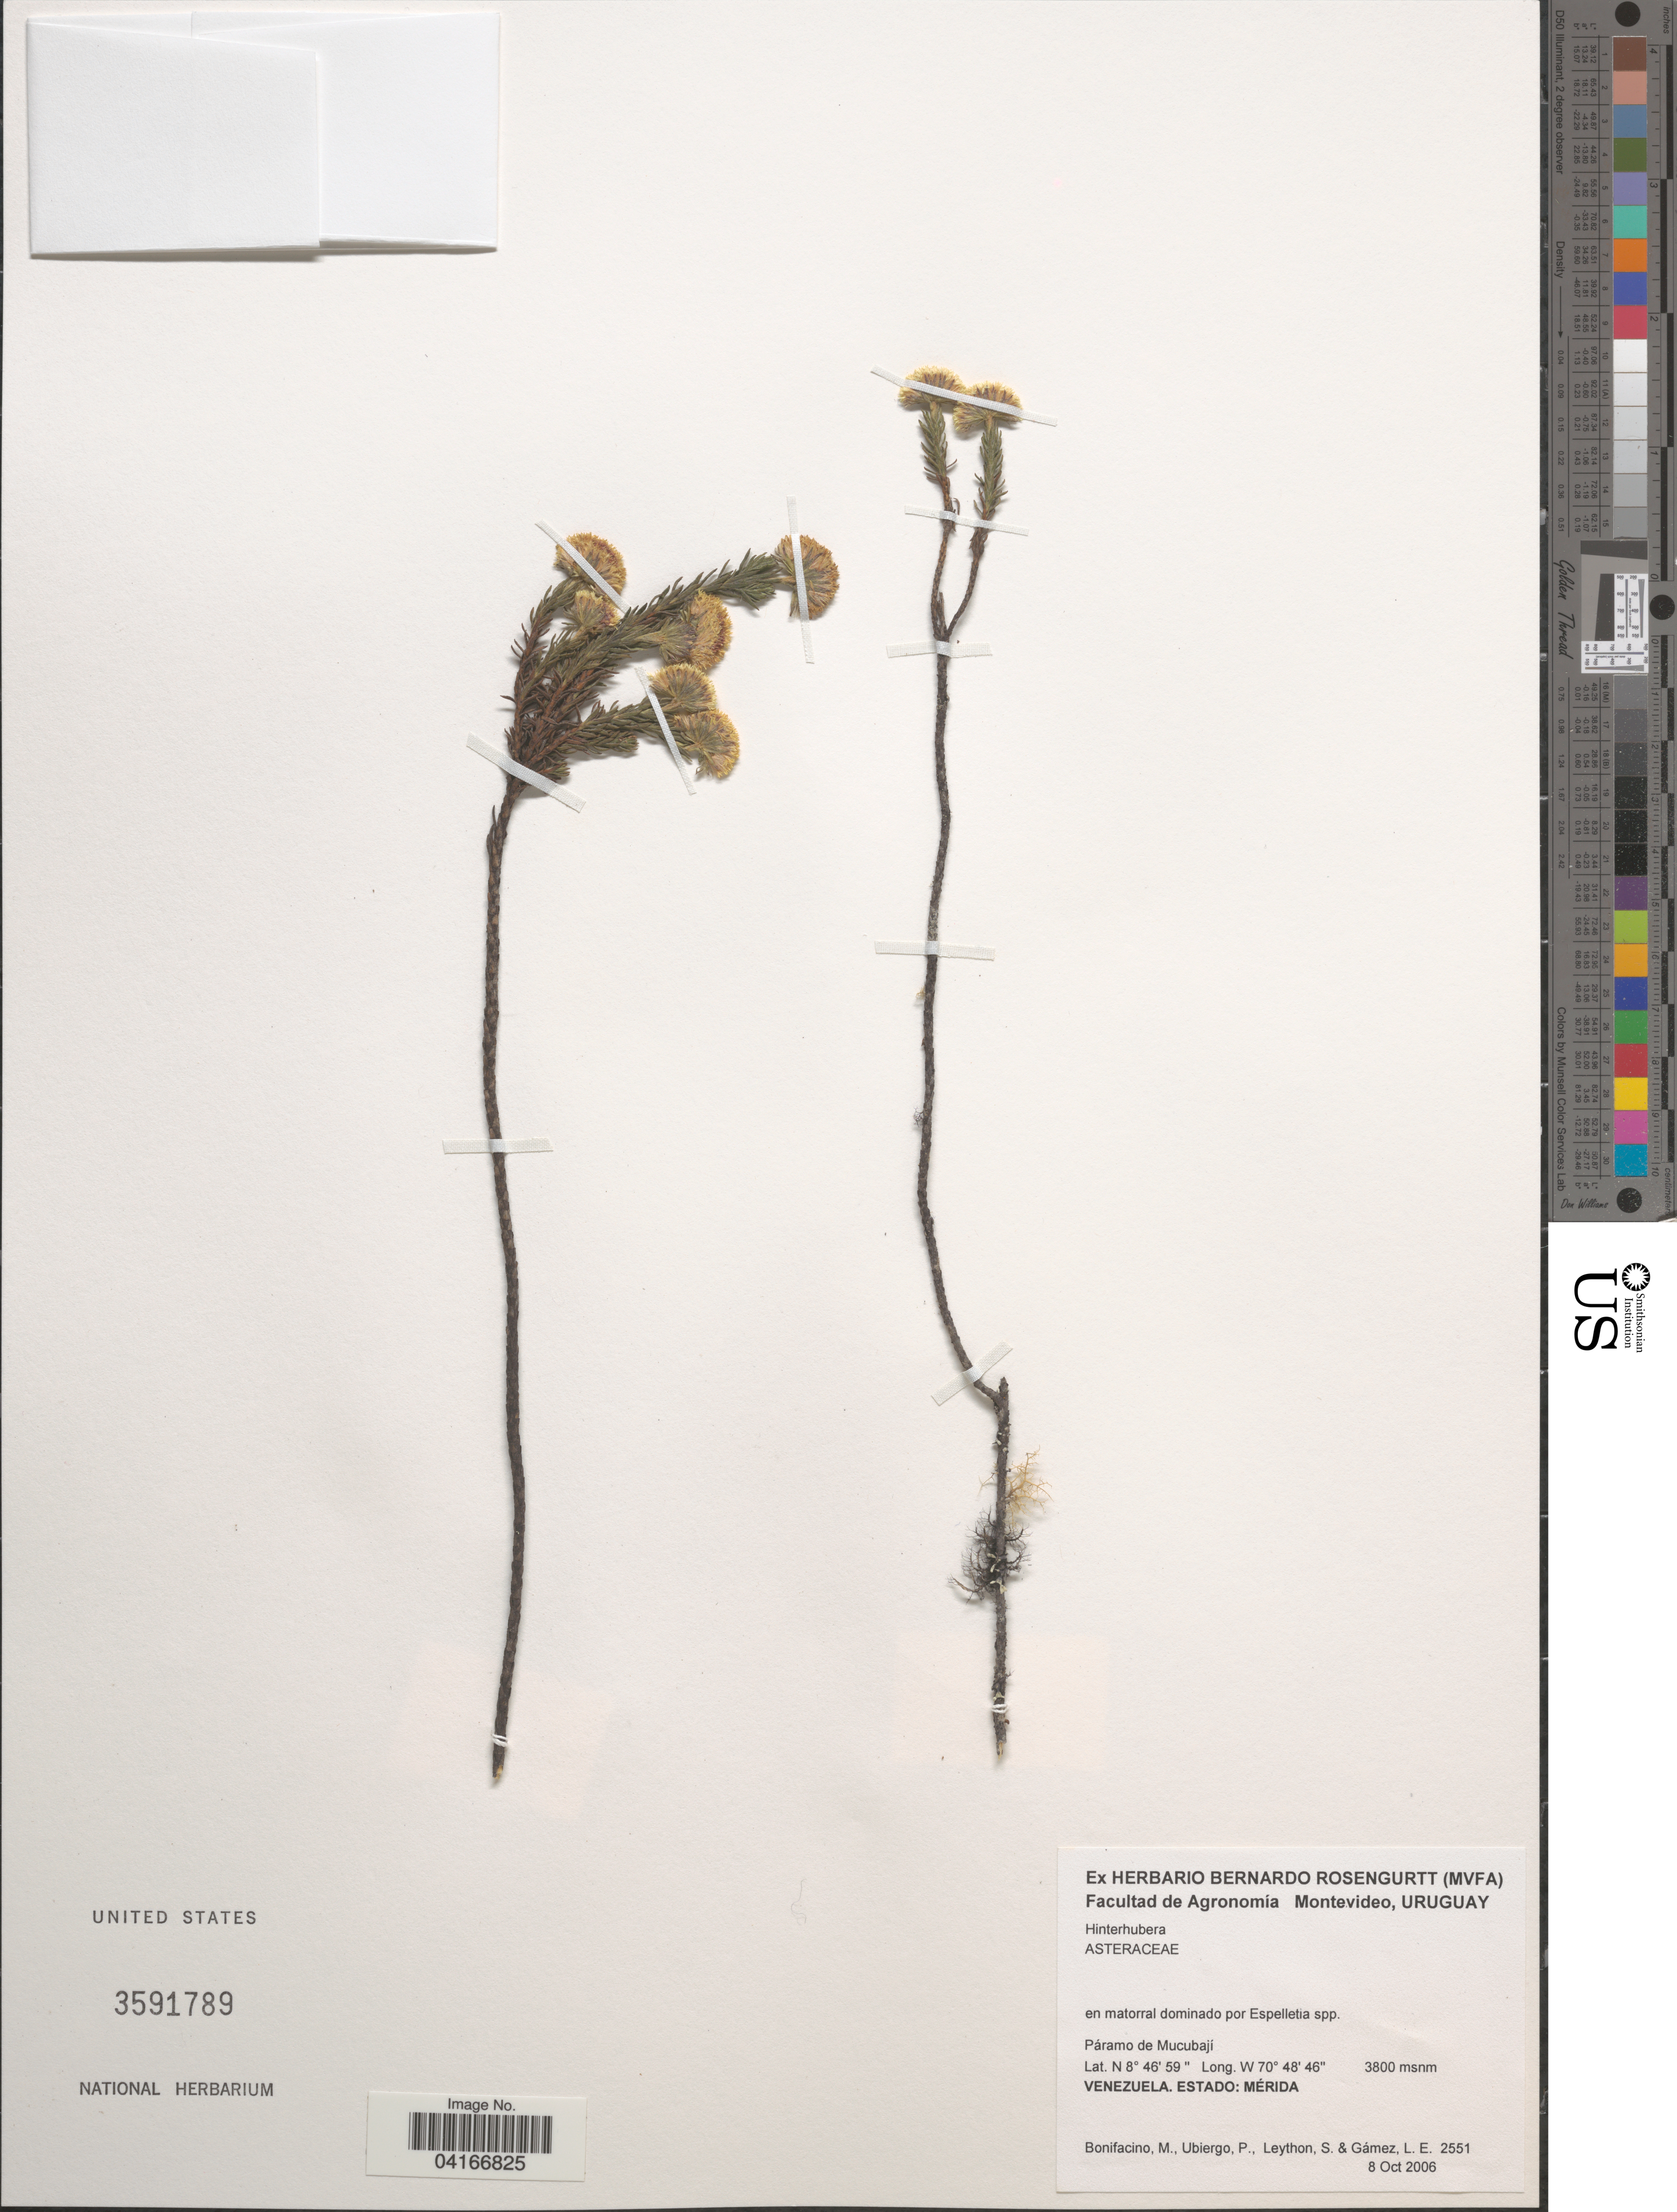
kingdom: Plantae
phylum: Tracheophyta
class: Magnoliopsida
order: Asterales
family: Asteraceae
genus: Hinterhubera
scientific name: Hinterhubera sp.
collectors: M. Bonifacino, P. Ubiergo, S. Leython & L. Gamez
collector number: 2551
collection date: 2006-10-08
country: Venezuela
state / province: Merida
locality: Páramo de Mucubají.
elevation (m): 3800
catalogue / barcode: US 3591789